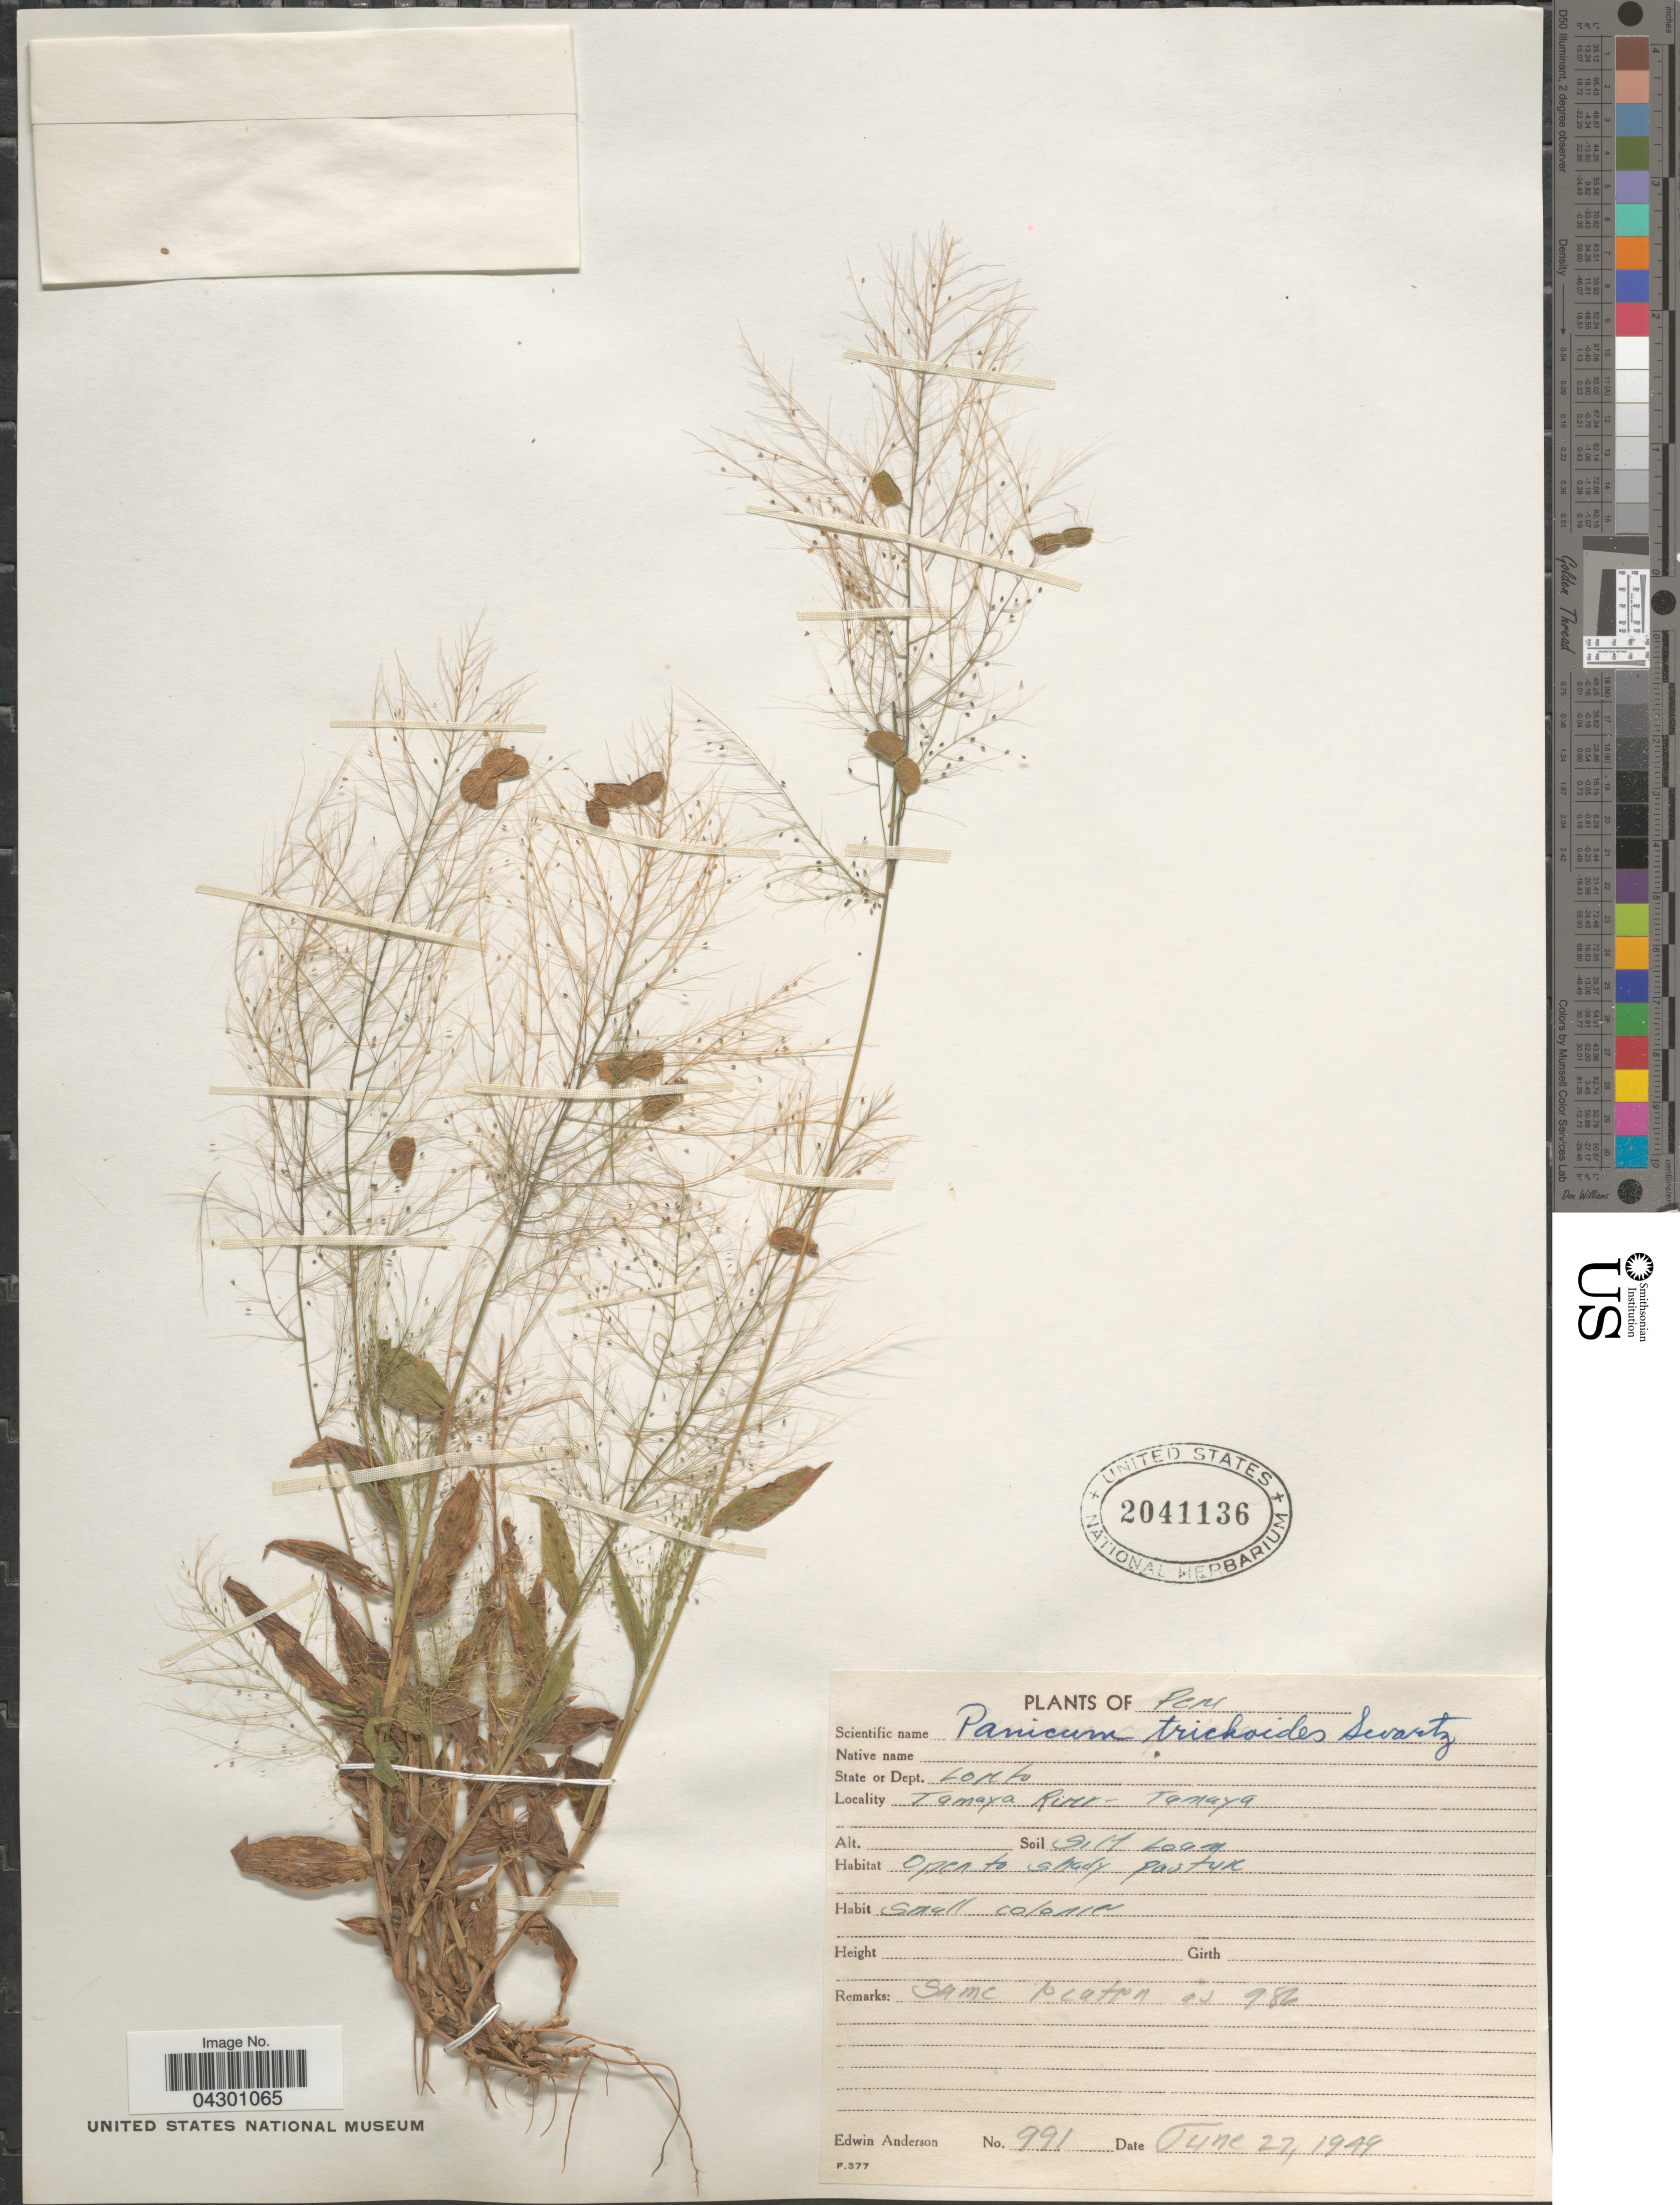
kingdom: Plantae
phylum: Tracheophyta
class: Liliopsida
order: Poales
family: Poaceae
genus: Panicum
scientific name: Panicum trichoides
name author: Sw.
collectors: E. Anderson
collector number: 991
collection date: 1949-06-27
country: Peru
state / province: Loreto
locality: State or Dept. Loreto. Tamaya River - Tamaya.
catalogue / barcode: US 2041136